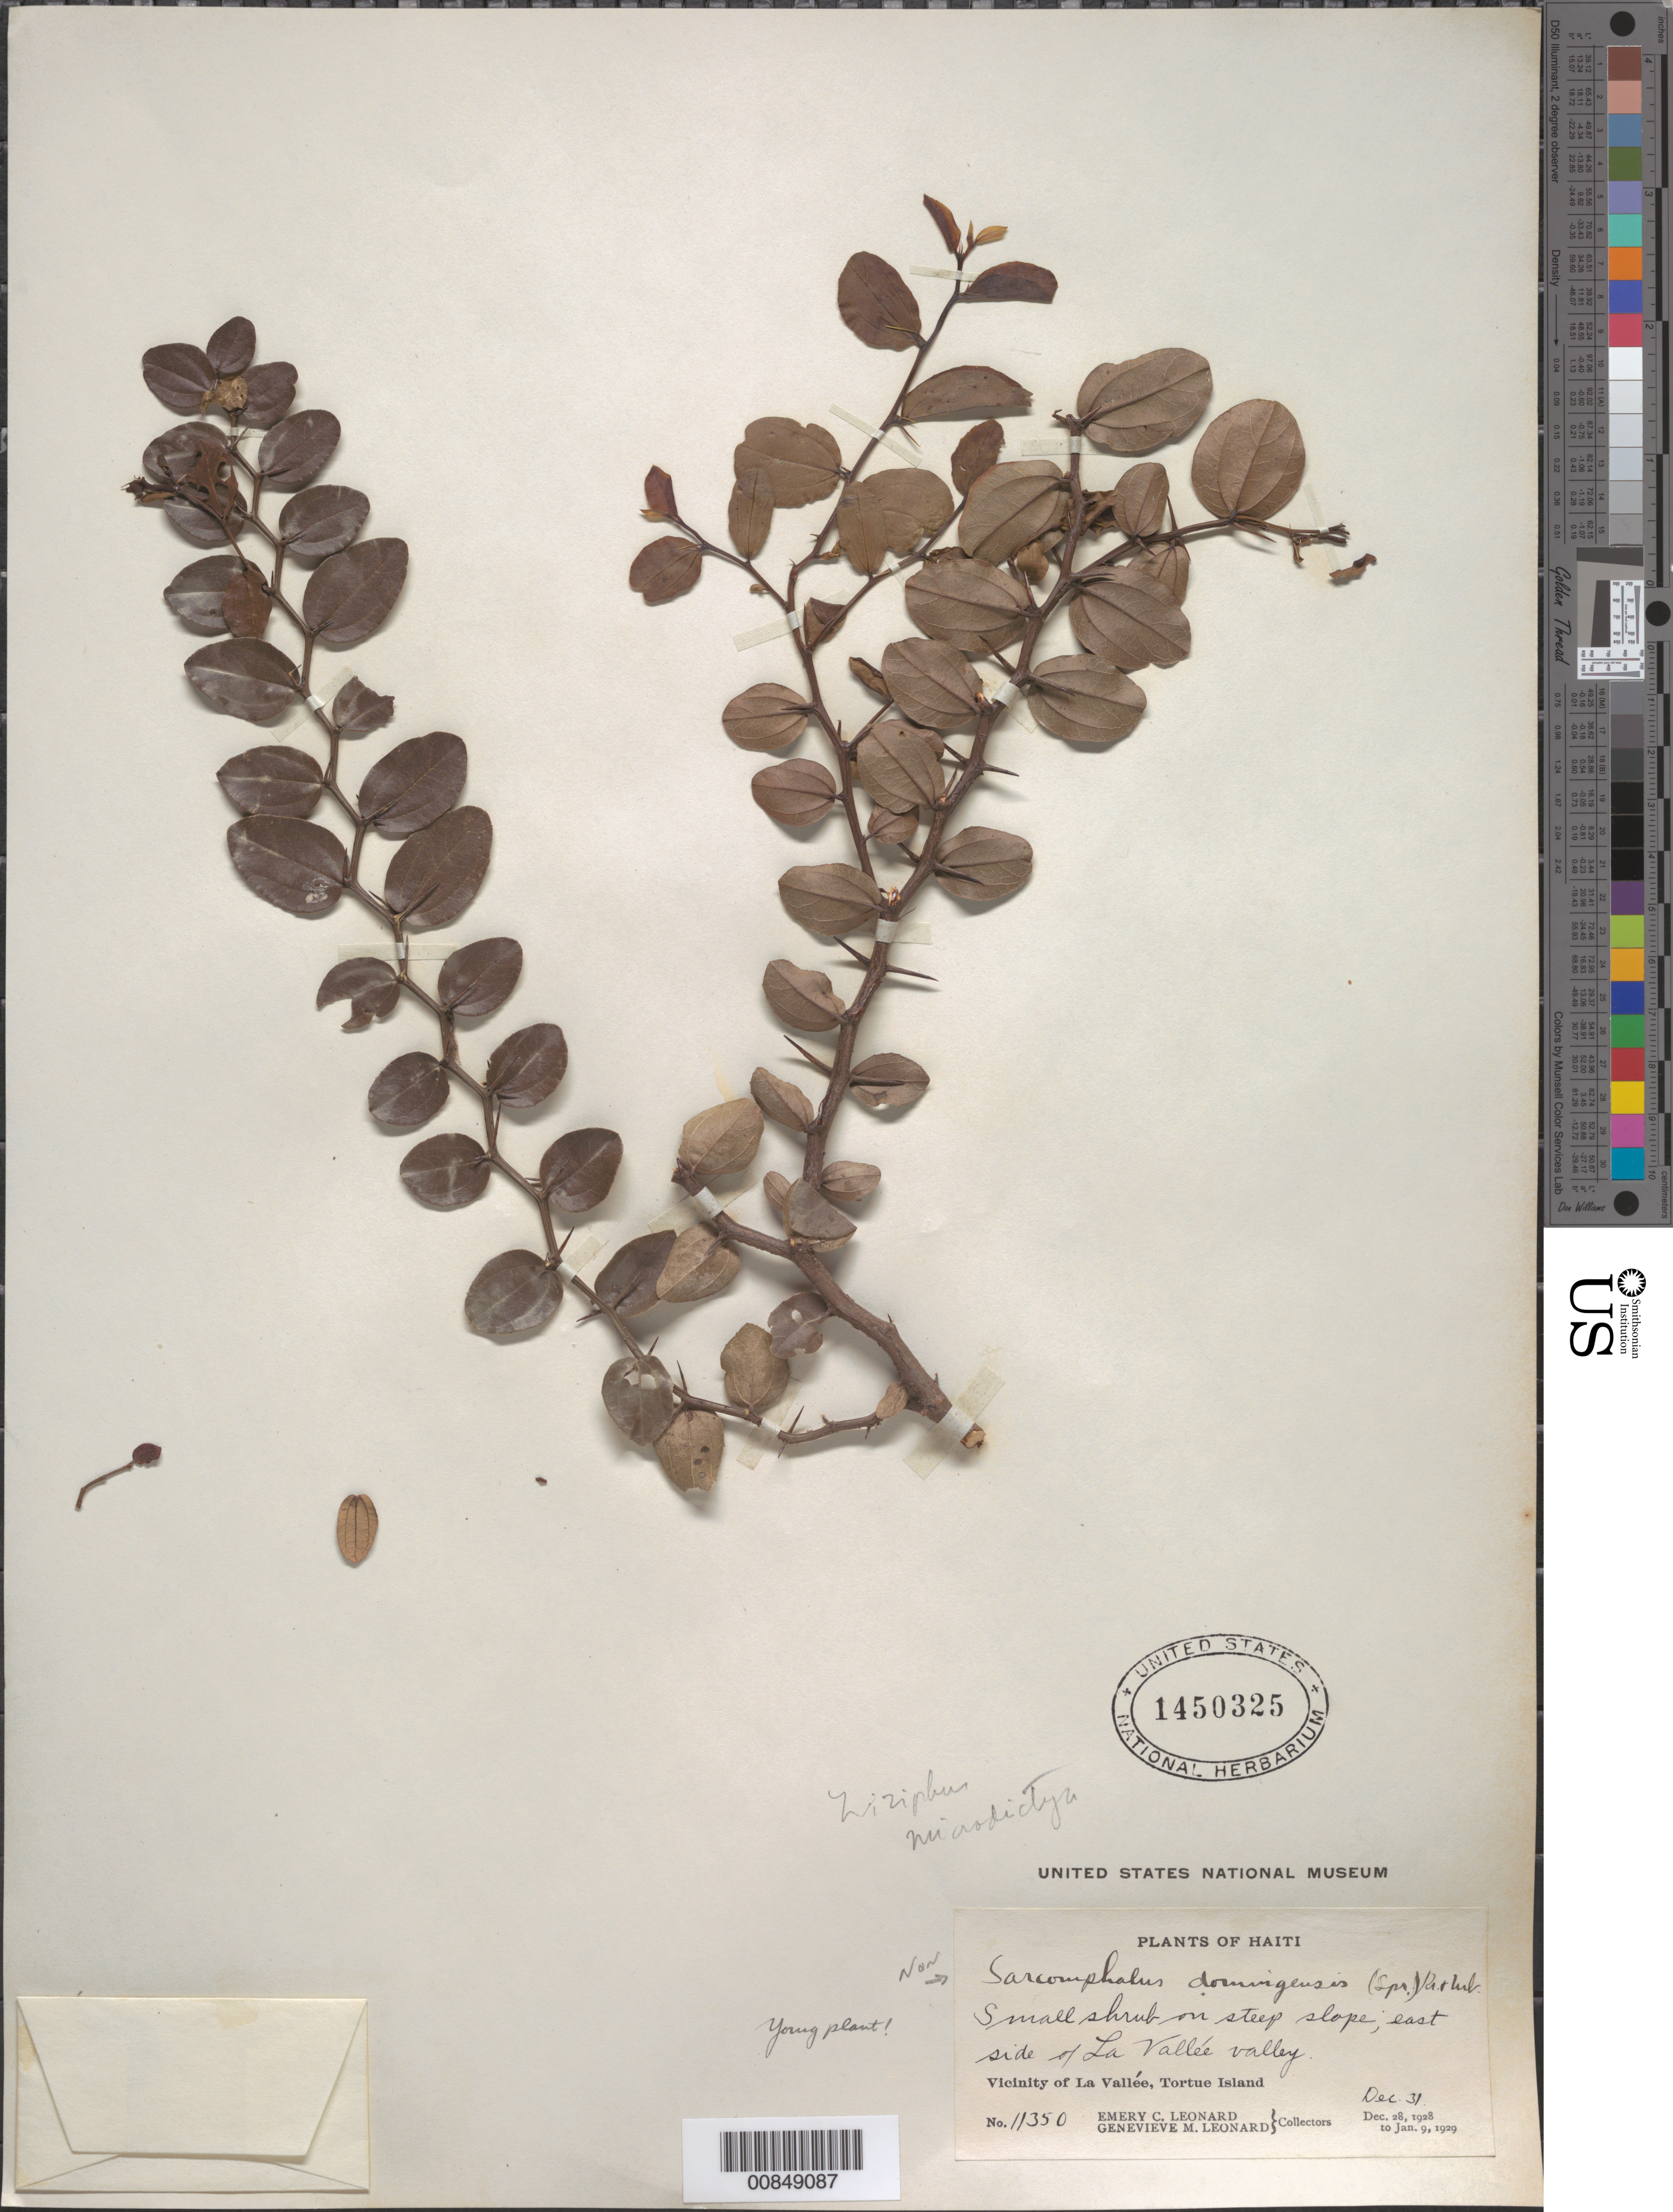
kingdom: Plantae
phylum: Tracheophyta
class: Magnoliopsida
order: Rosales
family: Rhamnaceae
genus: Sarcomphalus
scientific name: Sarcomphalus microdictyus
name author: Urb. & Ekman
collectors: E. C. Leonard & G. M. Leonard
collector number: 11350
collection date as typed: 31 Dec 1928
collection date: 1928-12-31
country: Haiti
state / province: Nord-Ouest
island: Île de la Tortue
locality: Vicinity of La Vallée, E side of La Vallée valley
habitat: On steep slope of valley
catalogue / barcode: US 1450325